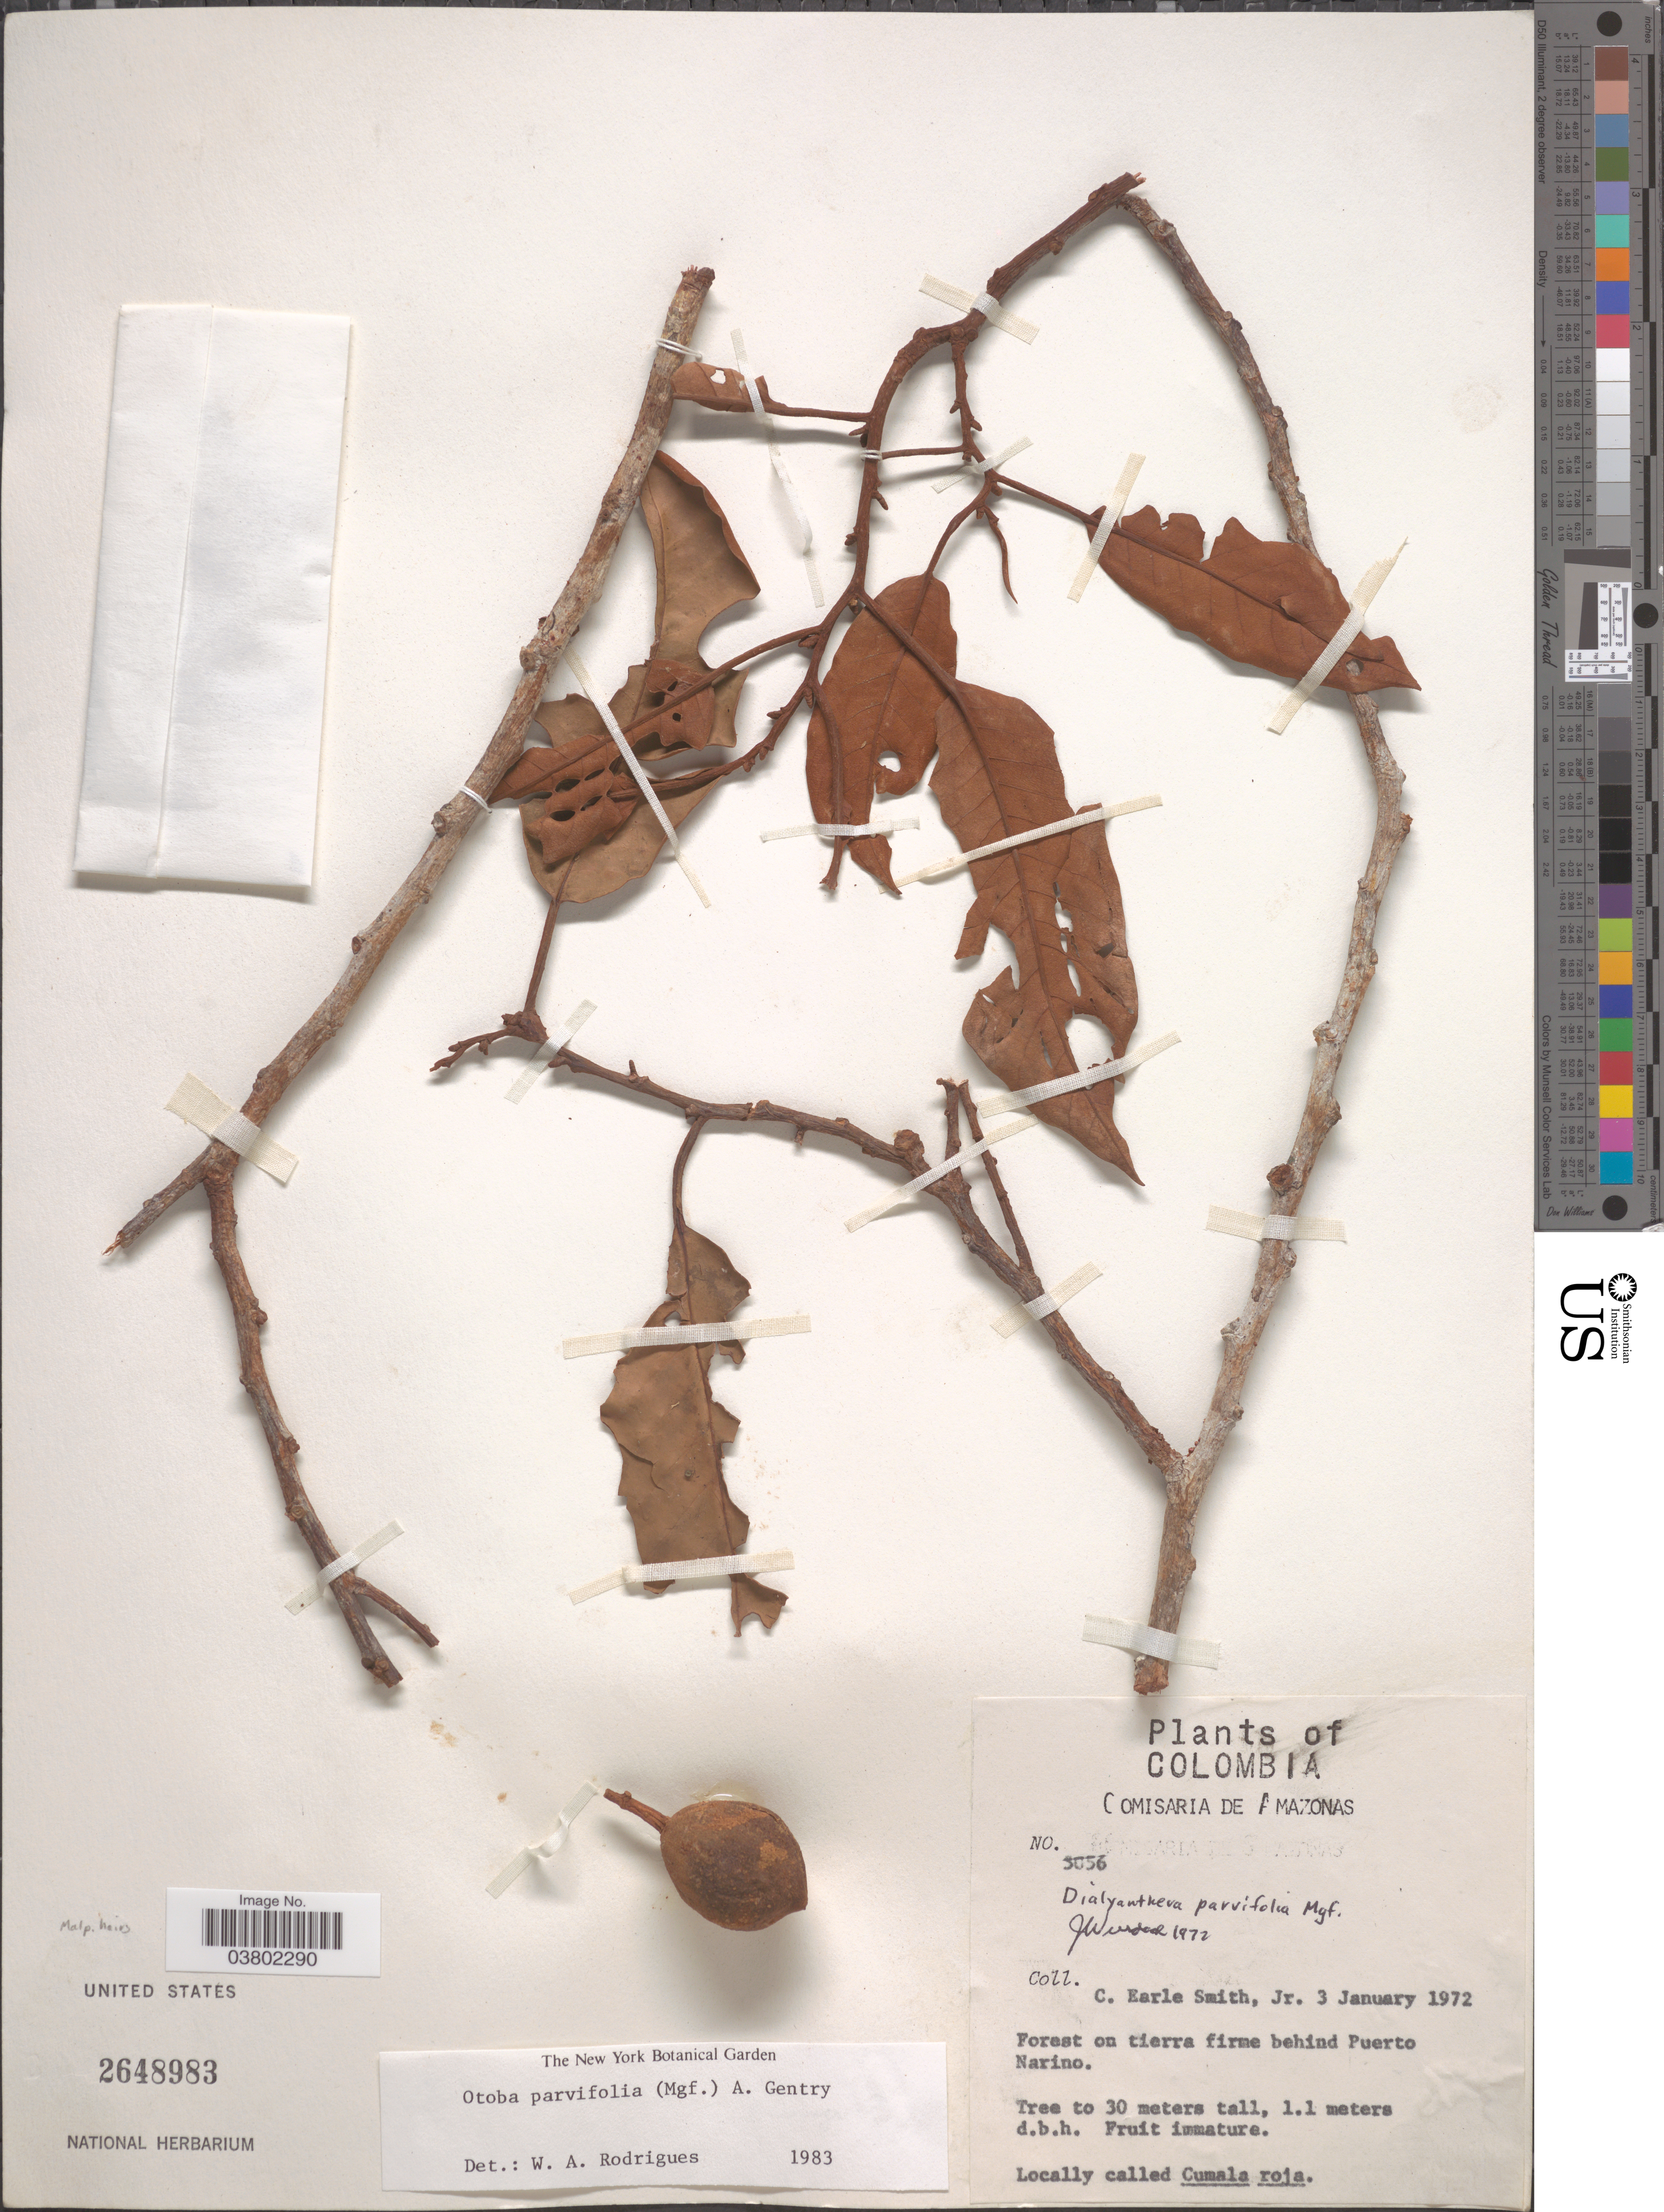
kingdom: Plantae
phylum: Tracheophyta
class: Magnoliopsida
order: Magnoliales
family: Myristicaceae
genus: Otoba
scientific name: Otoba parvifolia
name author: (Markgr.) A.H. Gentry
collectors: C. E. Smith Jr.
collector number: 3056*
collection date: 1972-01-03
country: Colombia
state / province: Amazônas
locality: Comisaria de Amazonas. Forest on tierra firme behind Puerto Narino.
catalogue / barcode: US 2648983